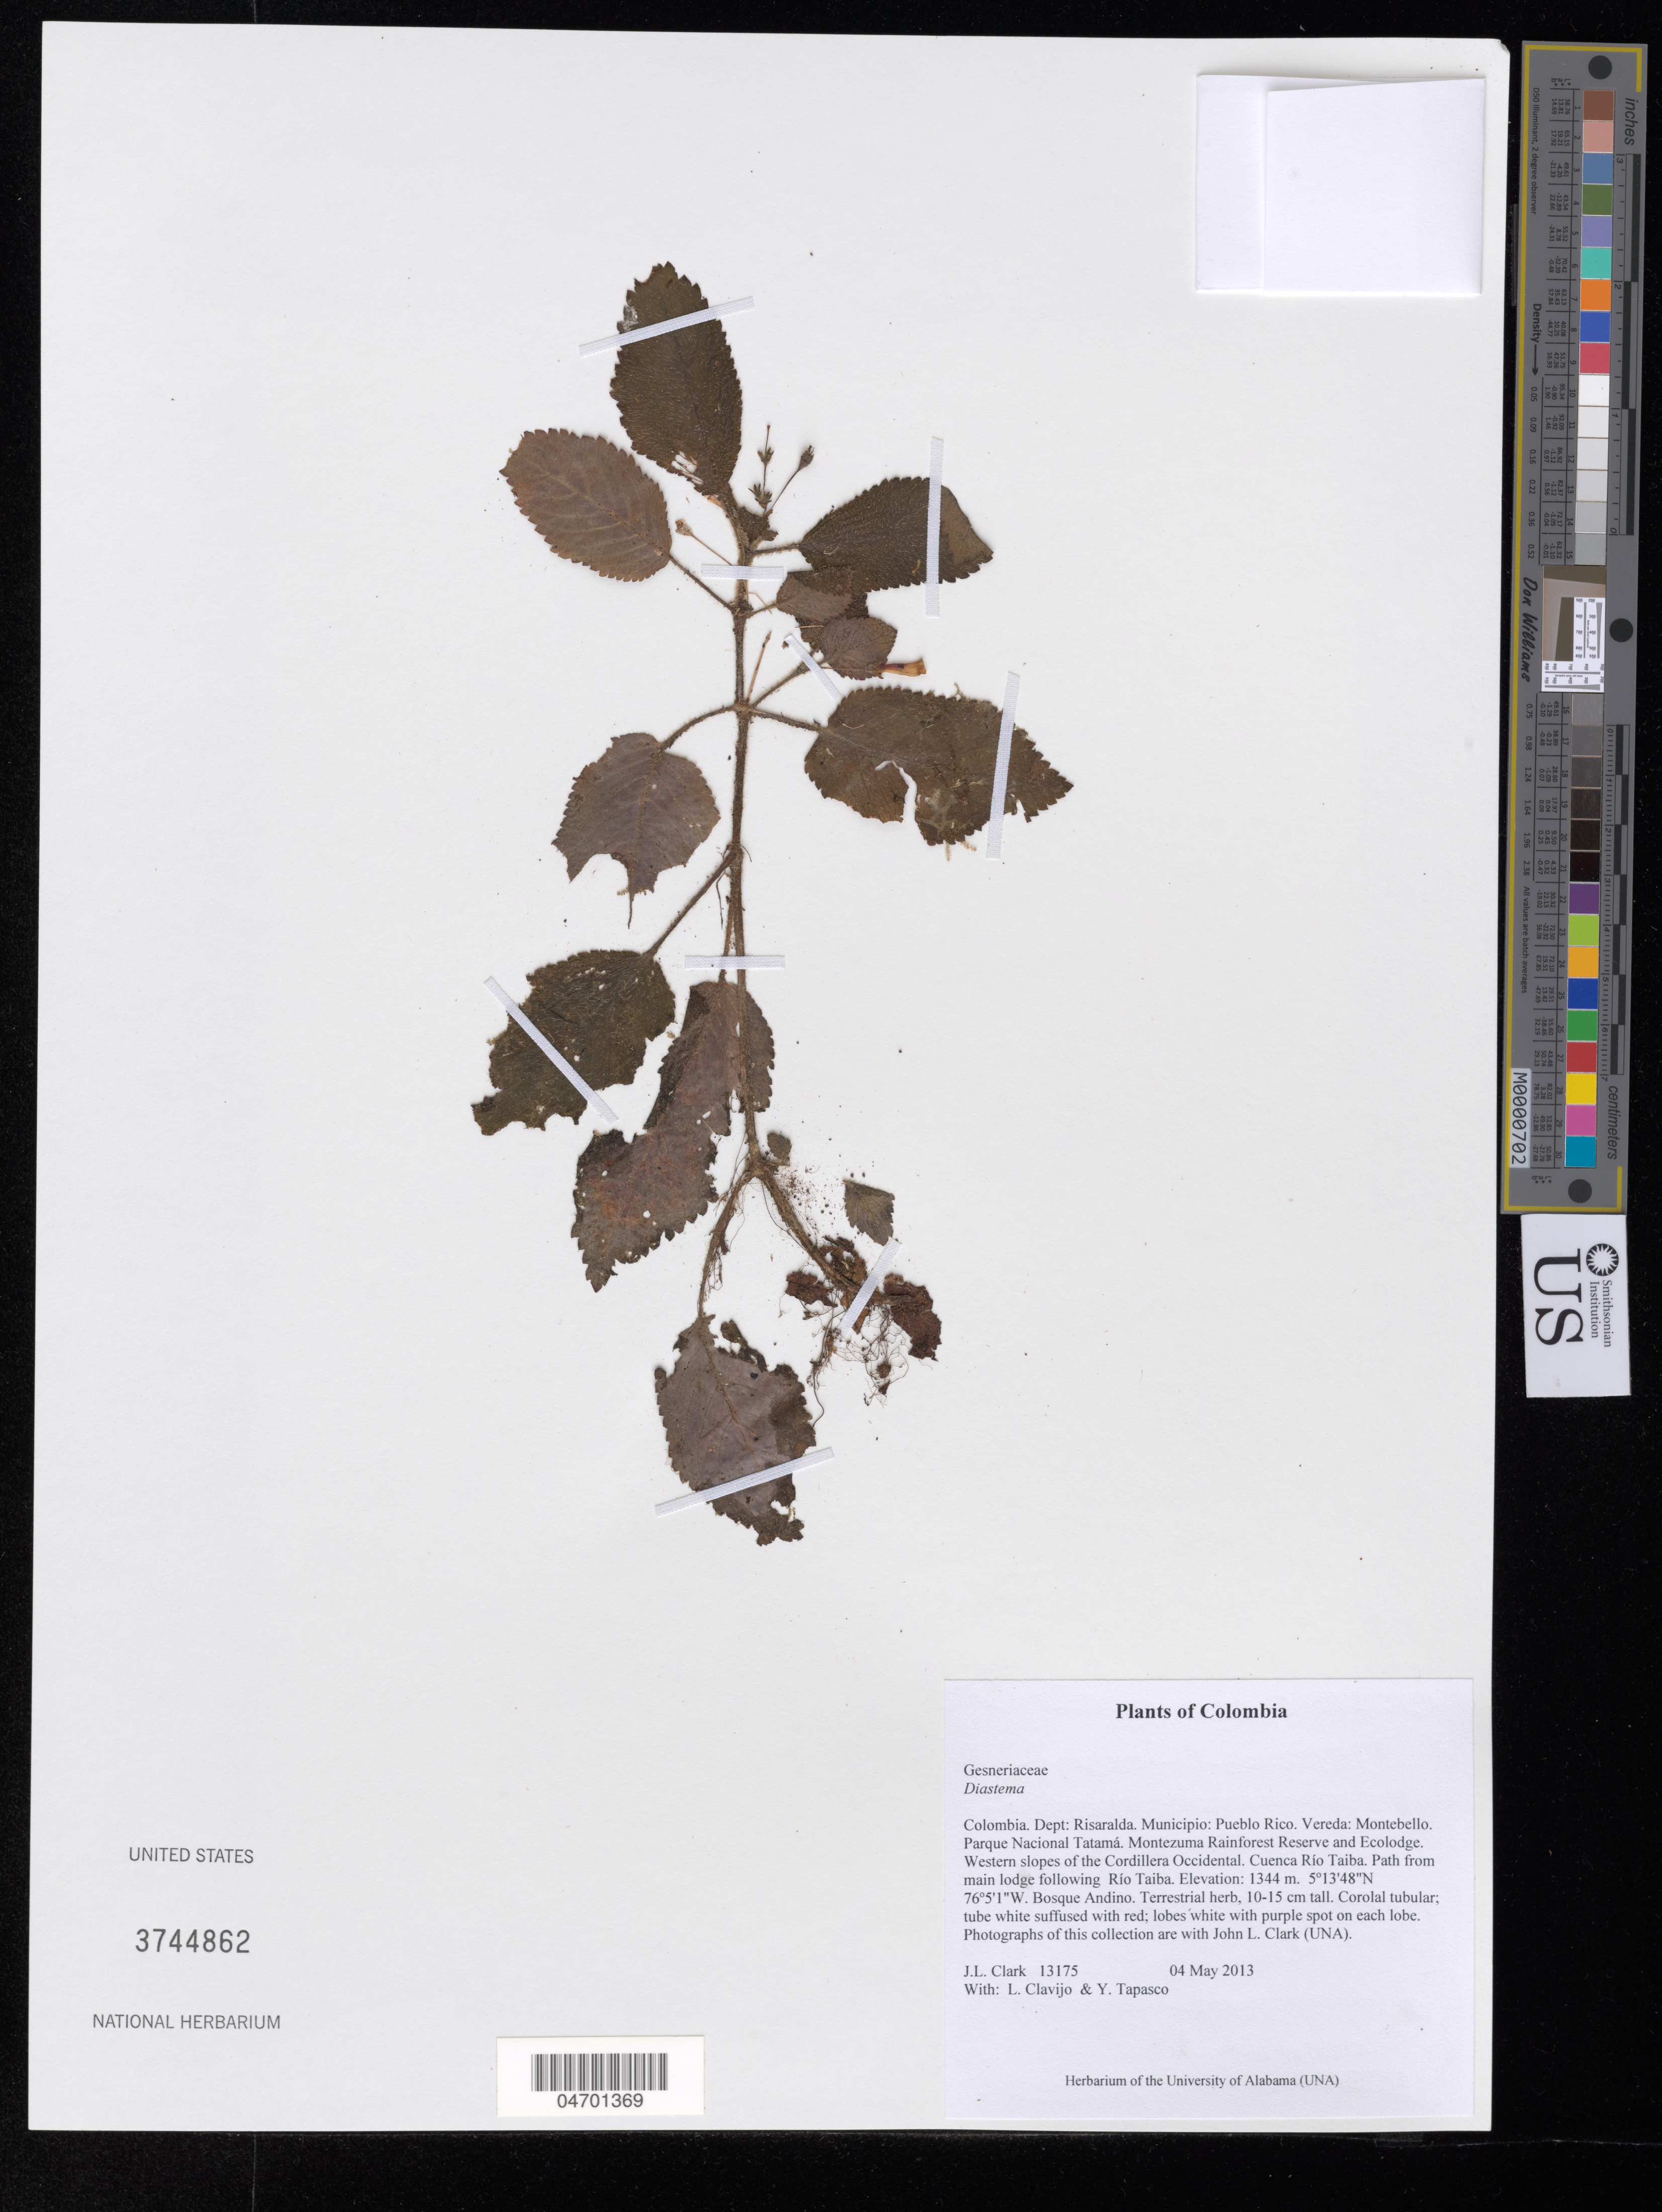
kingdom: Plantae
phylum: Tracheophyta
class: Magnoliopsida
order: Lamiales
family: Gesneriaceae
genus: Diastema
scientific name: Diastema sp.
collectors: J. L. Clark, L. Clavijo & K. Holsten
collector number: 13175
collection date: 2013-05-04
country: Colombia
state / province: Risaralda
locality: Dept: Risaralda. Municipio: Pueblo Rico. Vereda: Montebello. Parque Nacional Tatamá. Montezuma Rainforest Reserve and Ecolodge. Western slopes of the Cordillera Occidental. Cuenca Río Taiba. Path from main lodge following Río Taiba. Bosque Andino.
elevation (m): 1344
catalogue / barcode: US 3744862